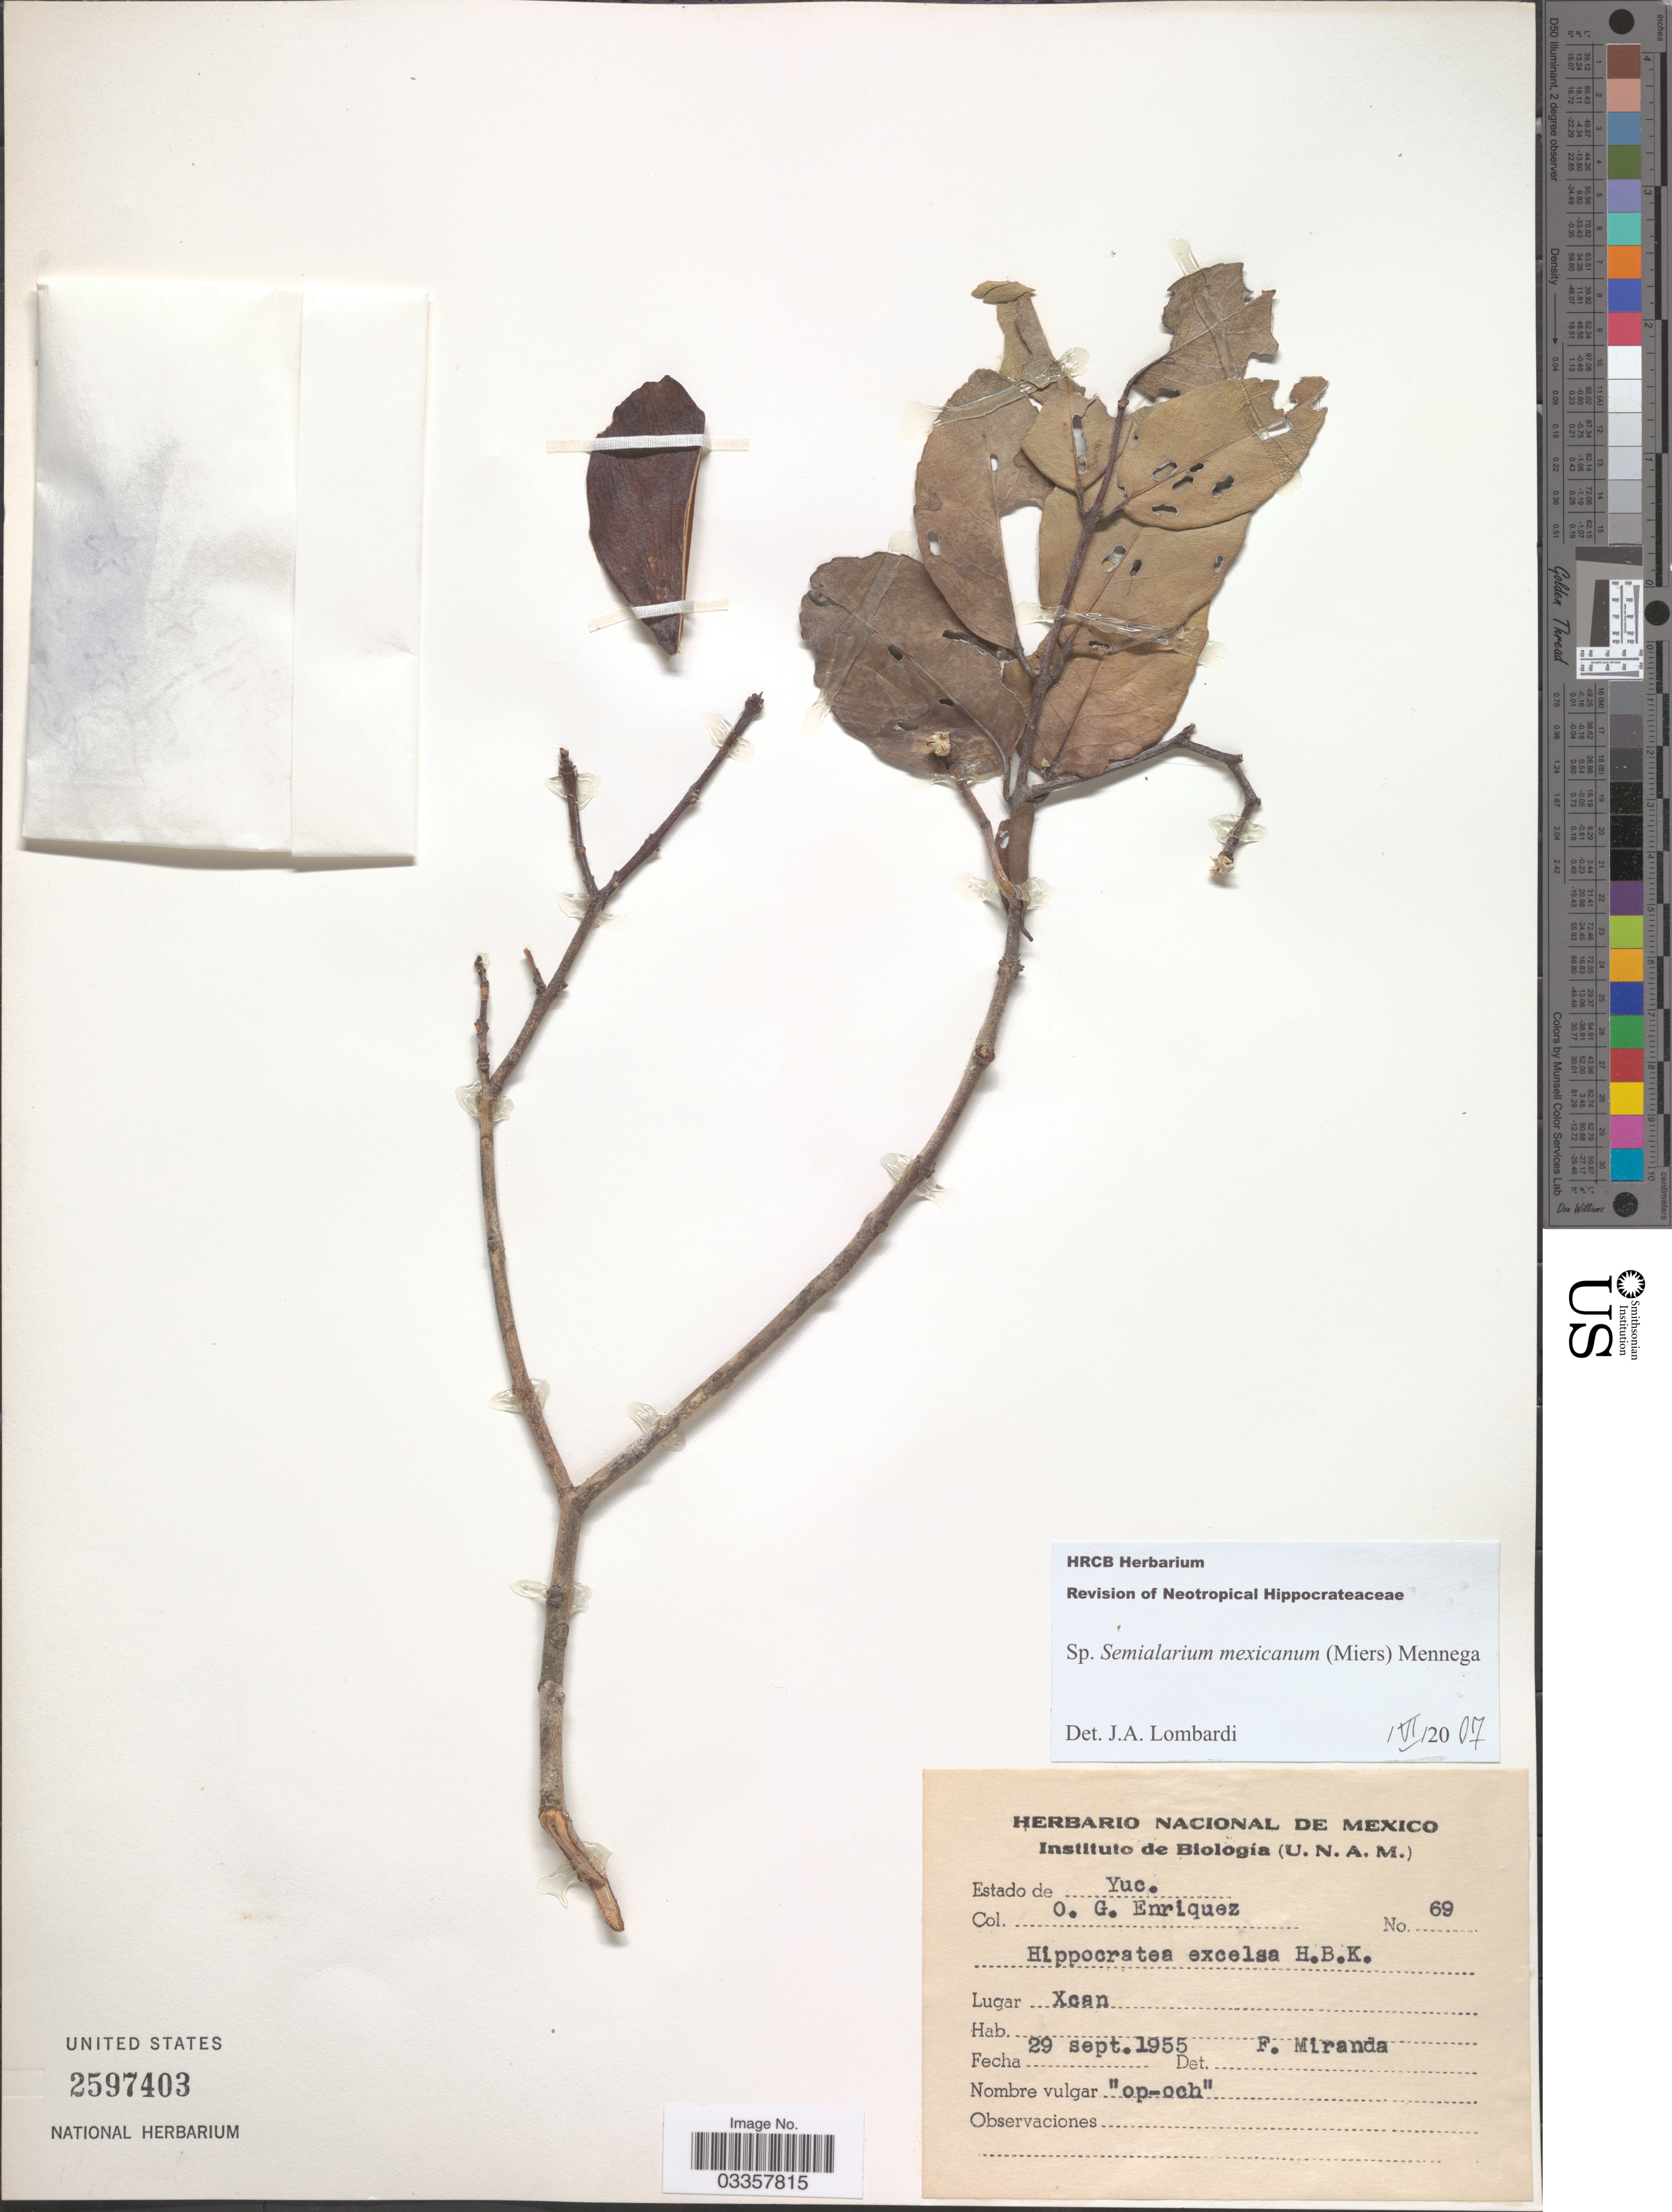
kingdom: Plantae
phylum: Tracheophyta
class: Magnoliopsida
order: Celastrales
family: Celastraceae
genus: Semialarium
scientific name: Semialarium mexicanum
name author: (Miers) Mennega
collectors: O. Enriquez & F. Miranda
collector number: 69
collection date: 1955-09-29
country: Mexico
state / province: Yucatán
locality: Xcan.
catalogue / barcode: US 2597403